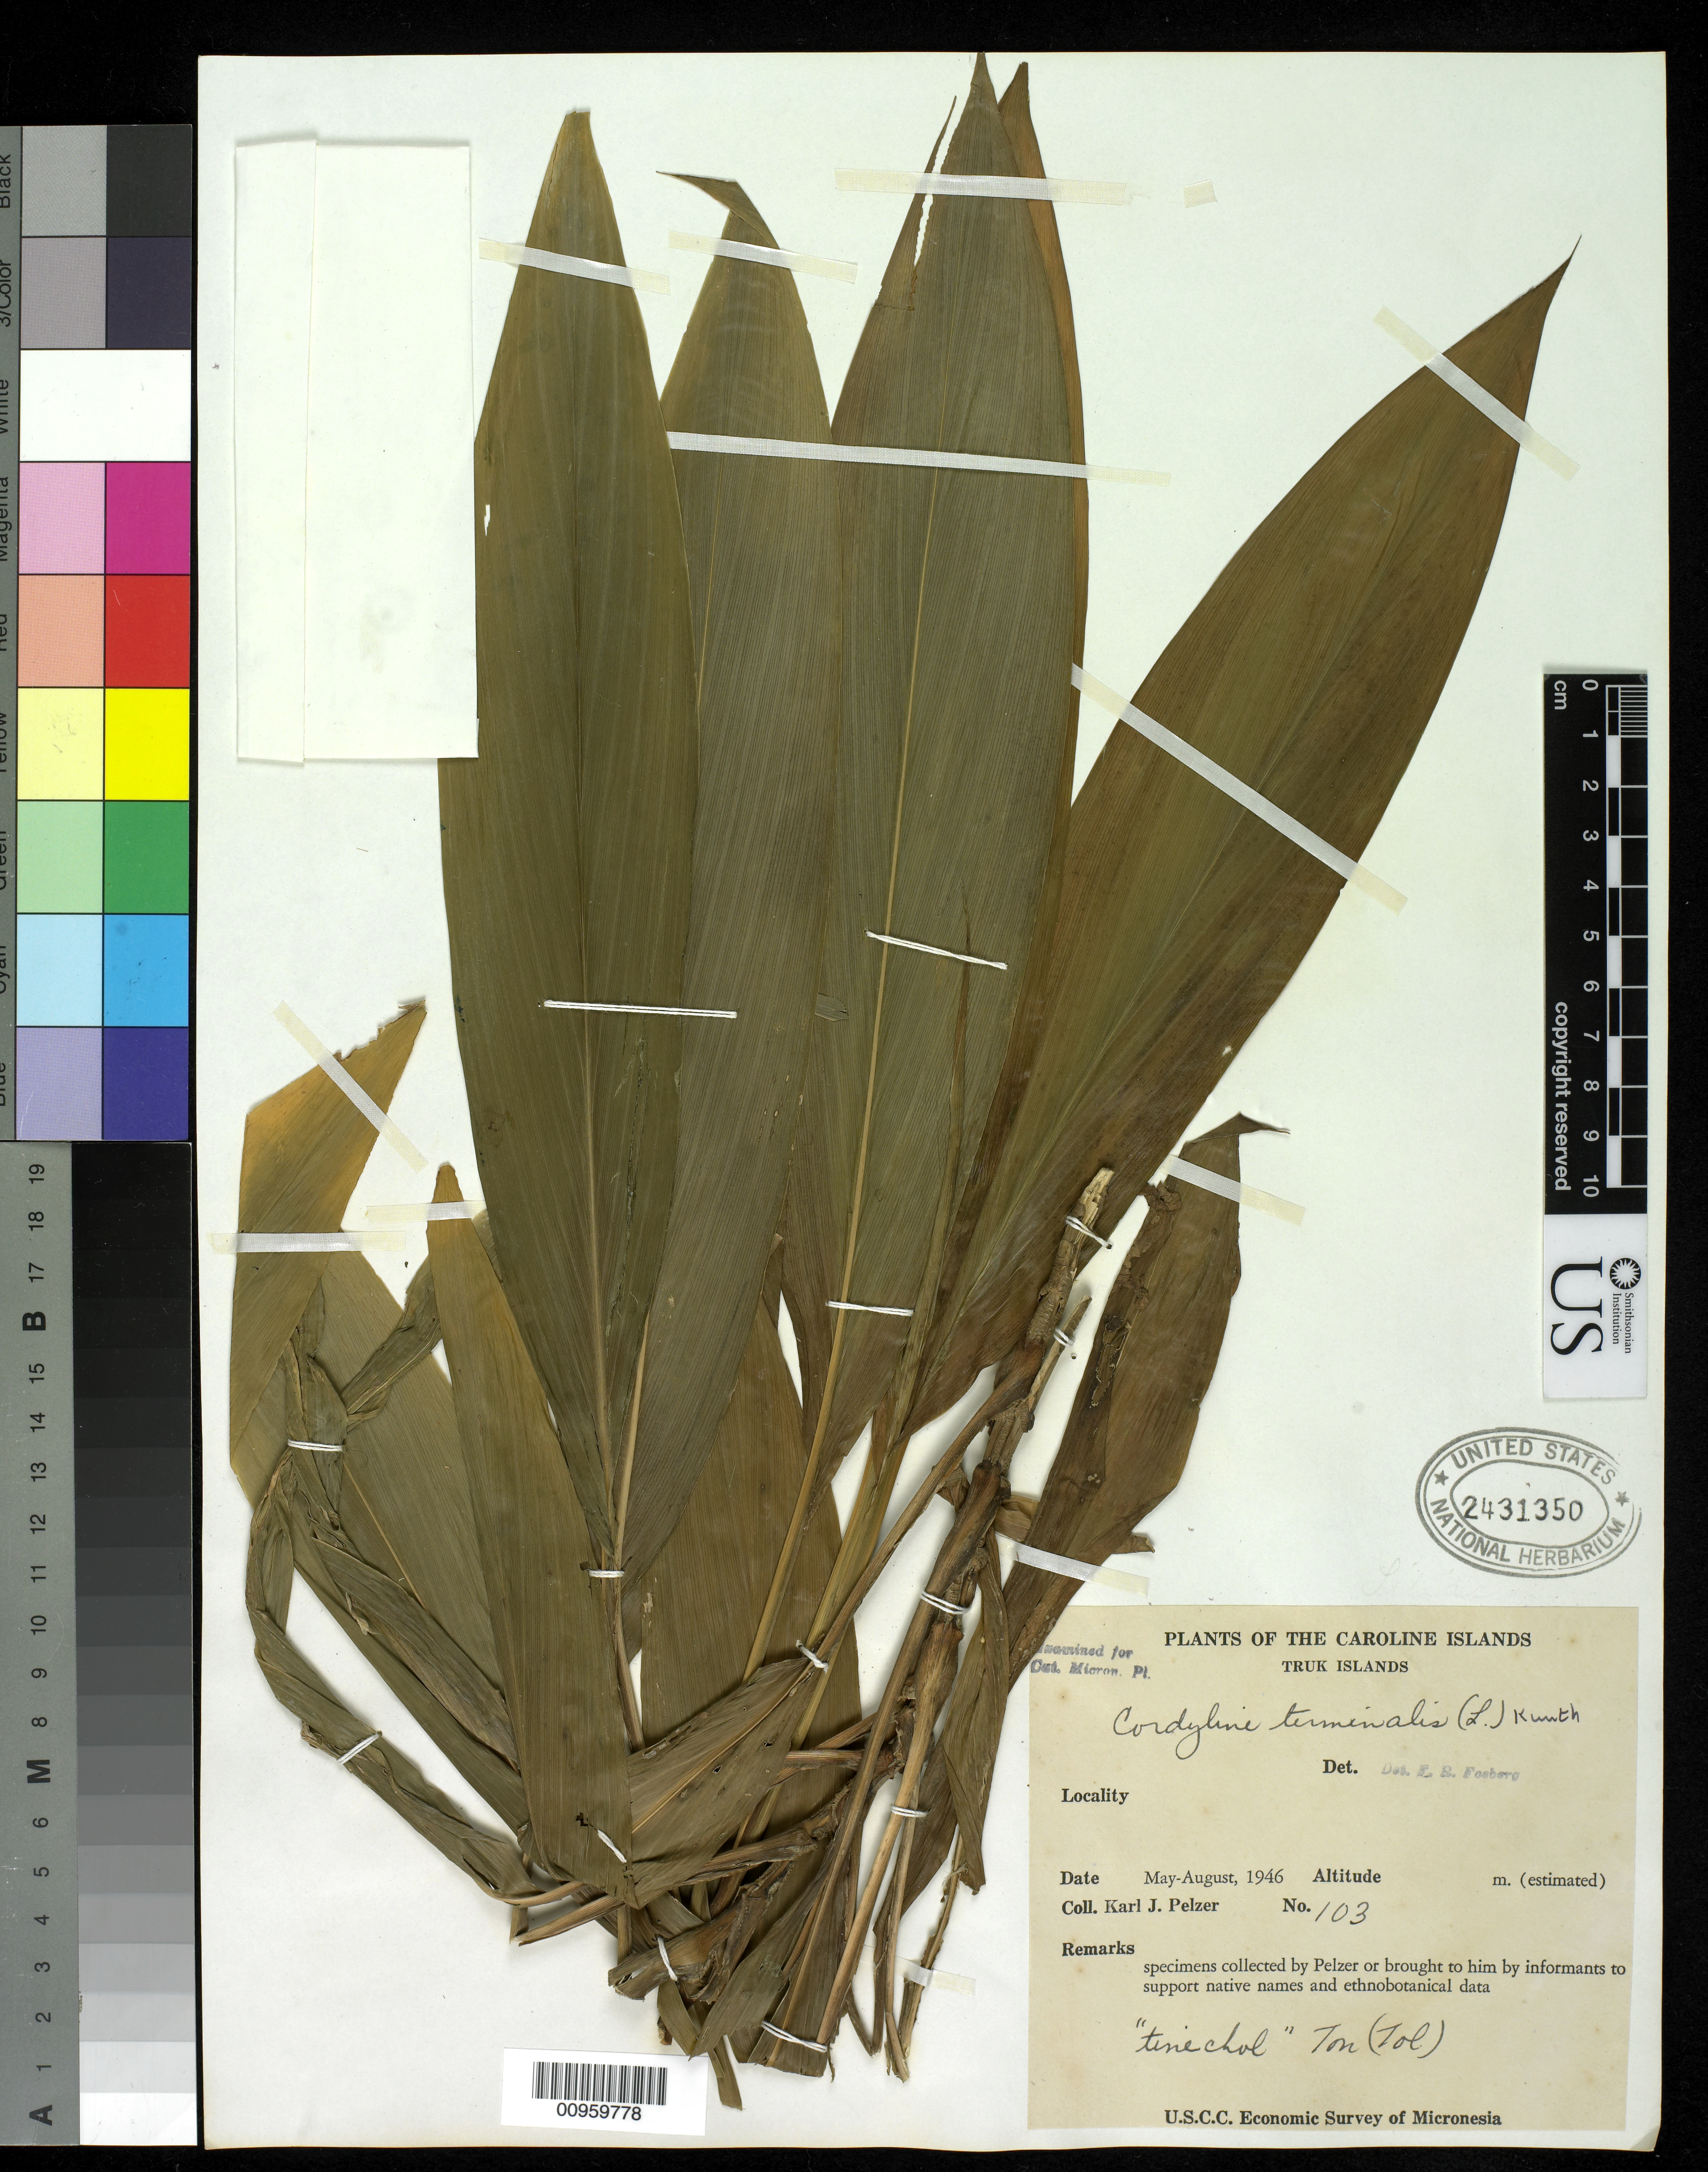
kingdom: Plantae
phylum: Tracheophyta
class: Liliopsida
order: Asparagales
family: Asparagaceae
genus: Cordyline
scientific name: Cordyline fruticosa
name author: (L.) A. Chev.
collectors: K. J. Pelzer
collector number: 103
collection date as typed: May 1946 to Aug 1946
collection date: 1946-05/1946-08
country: Micronesia, Federated States of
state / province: Truk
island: Truk (Chuuk) Is.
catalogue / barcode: US 2431350